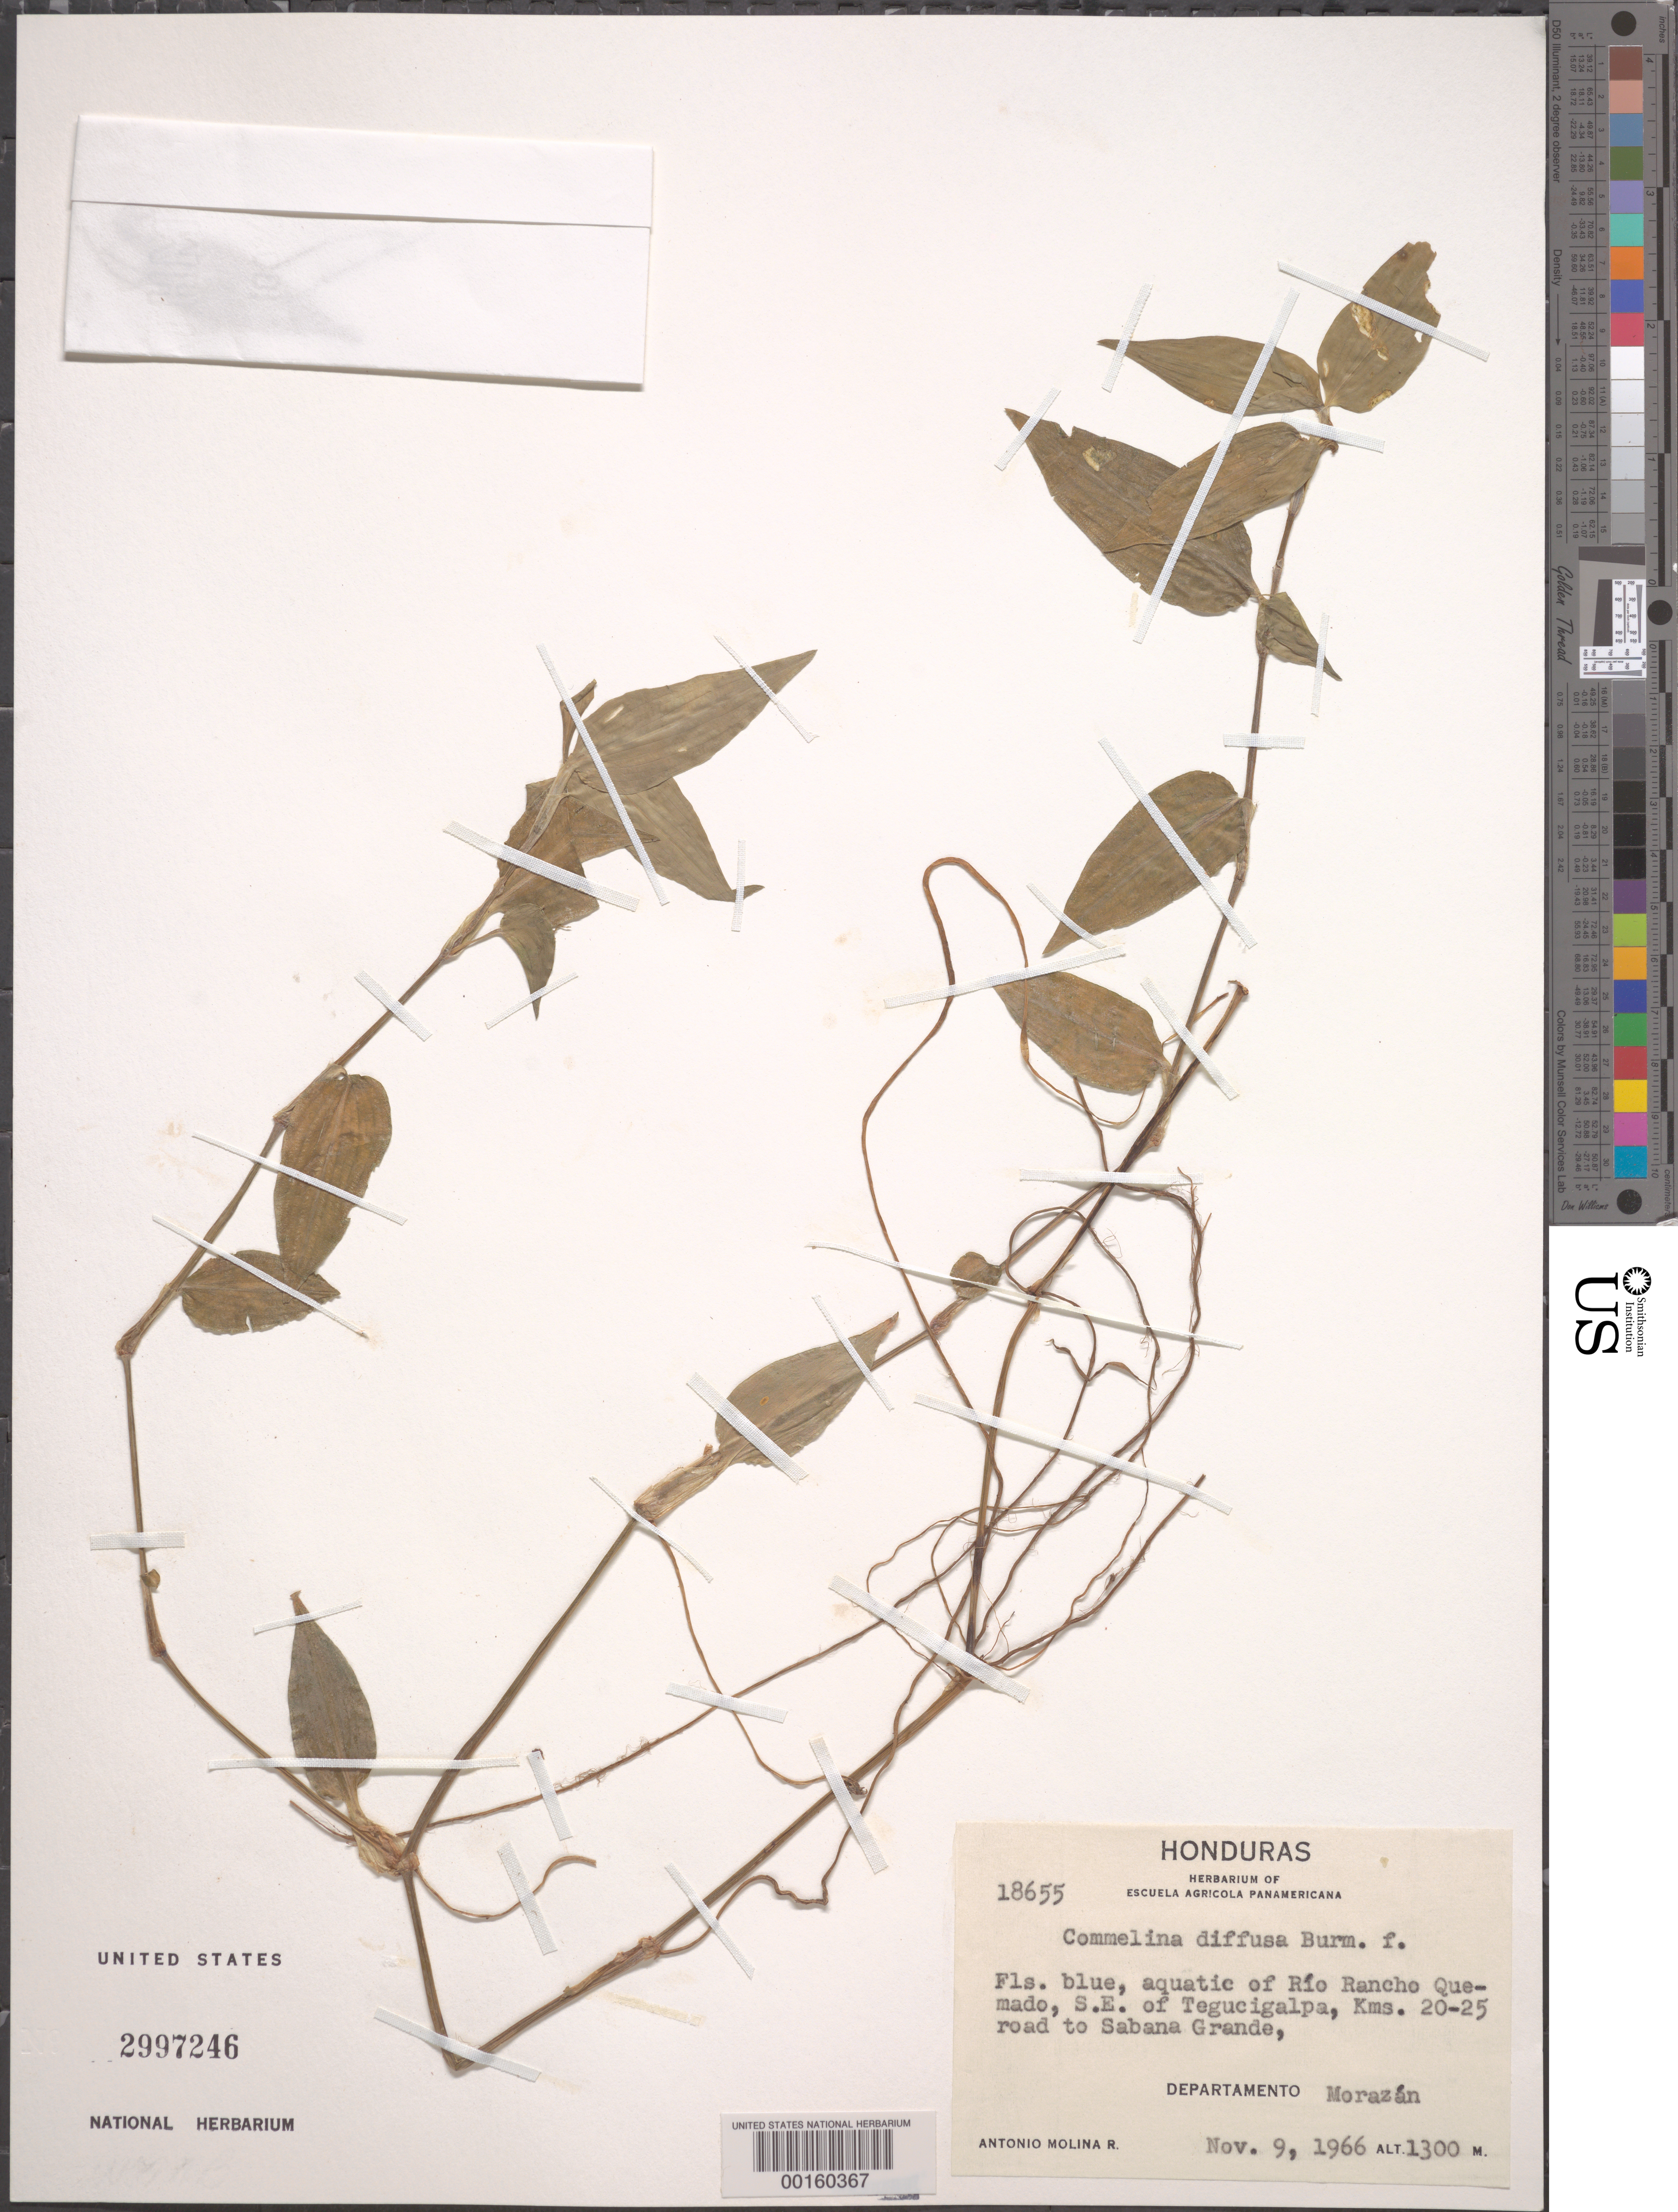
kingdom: Plantae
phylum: Tracheophyta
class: Liliopsida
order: Commelinales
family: Commelinaceae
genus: Commelina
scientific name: Commelina diffusa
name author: Burm. f.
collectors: A. Molina R.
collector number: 18655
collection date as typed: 09 Nov 1966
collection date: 1966-11-09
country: Honduras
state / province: Fco. Morazán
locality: Rio Rancho Quemado; SE of Tegucigalpa. kms 20-25 rd. to Sabana Grande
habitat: Moist soil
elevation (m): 3965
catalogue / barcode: US 2997246